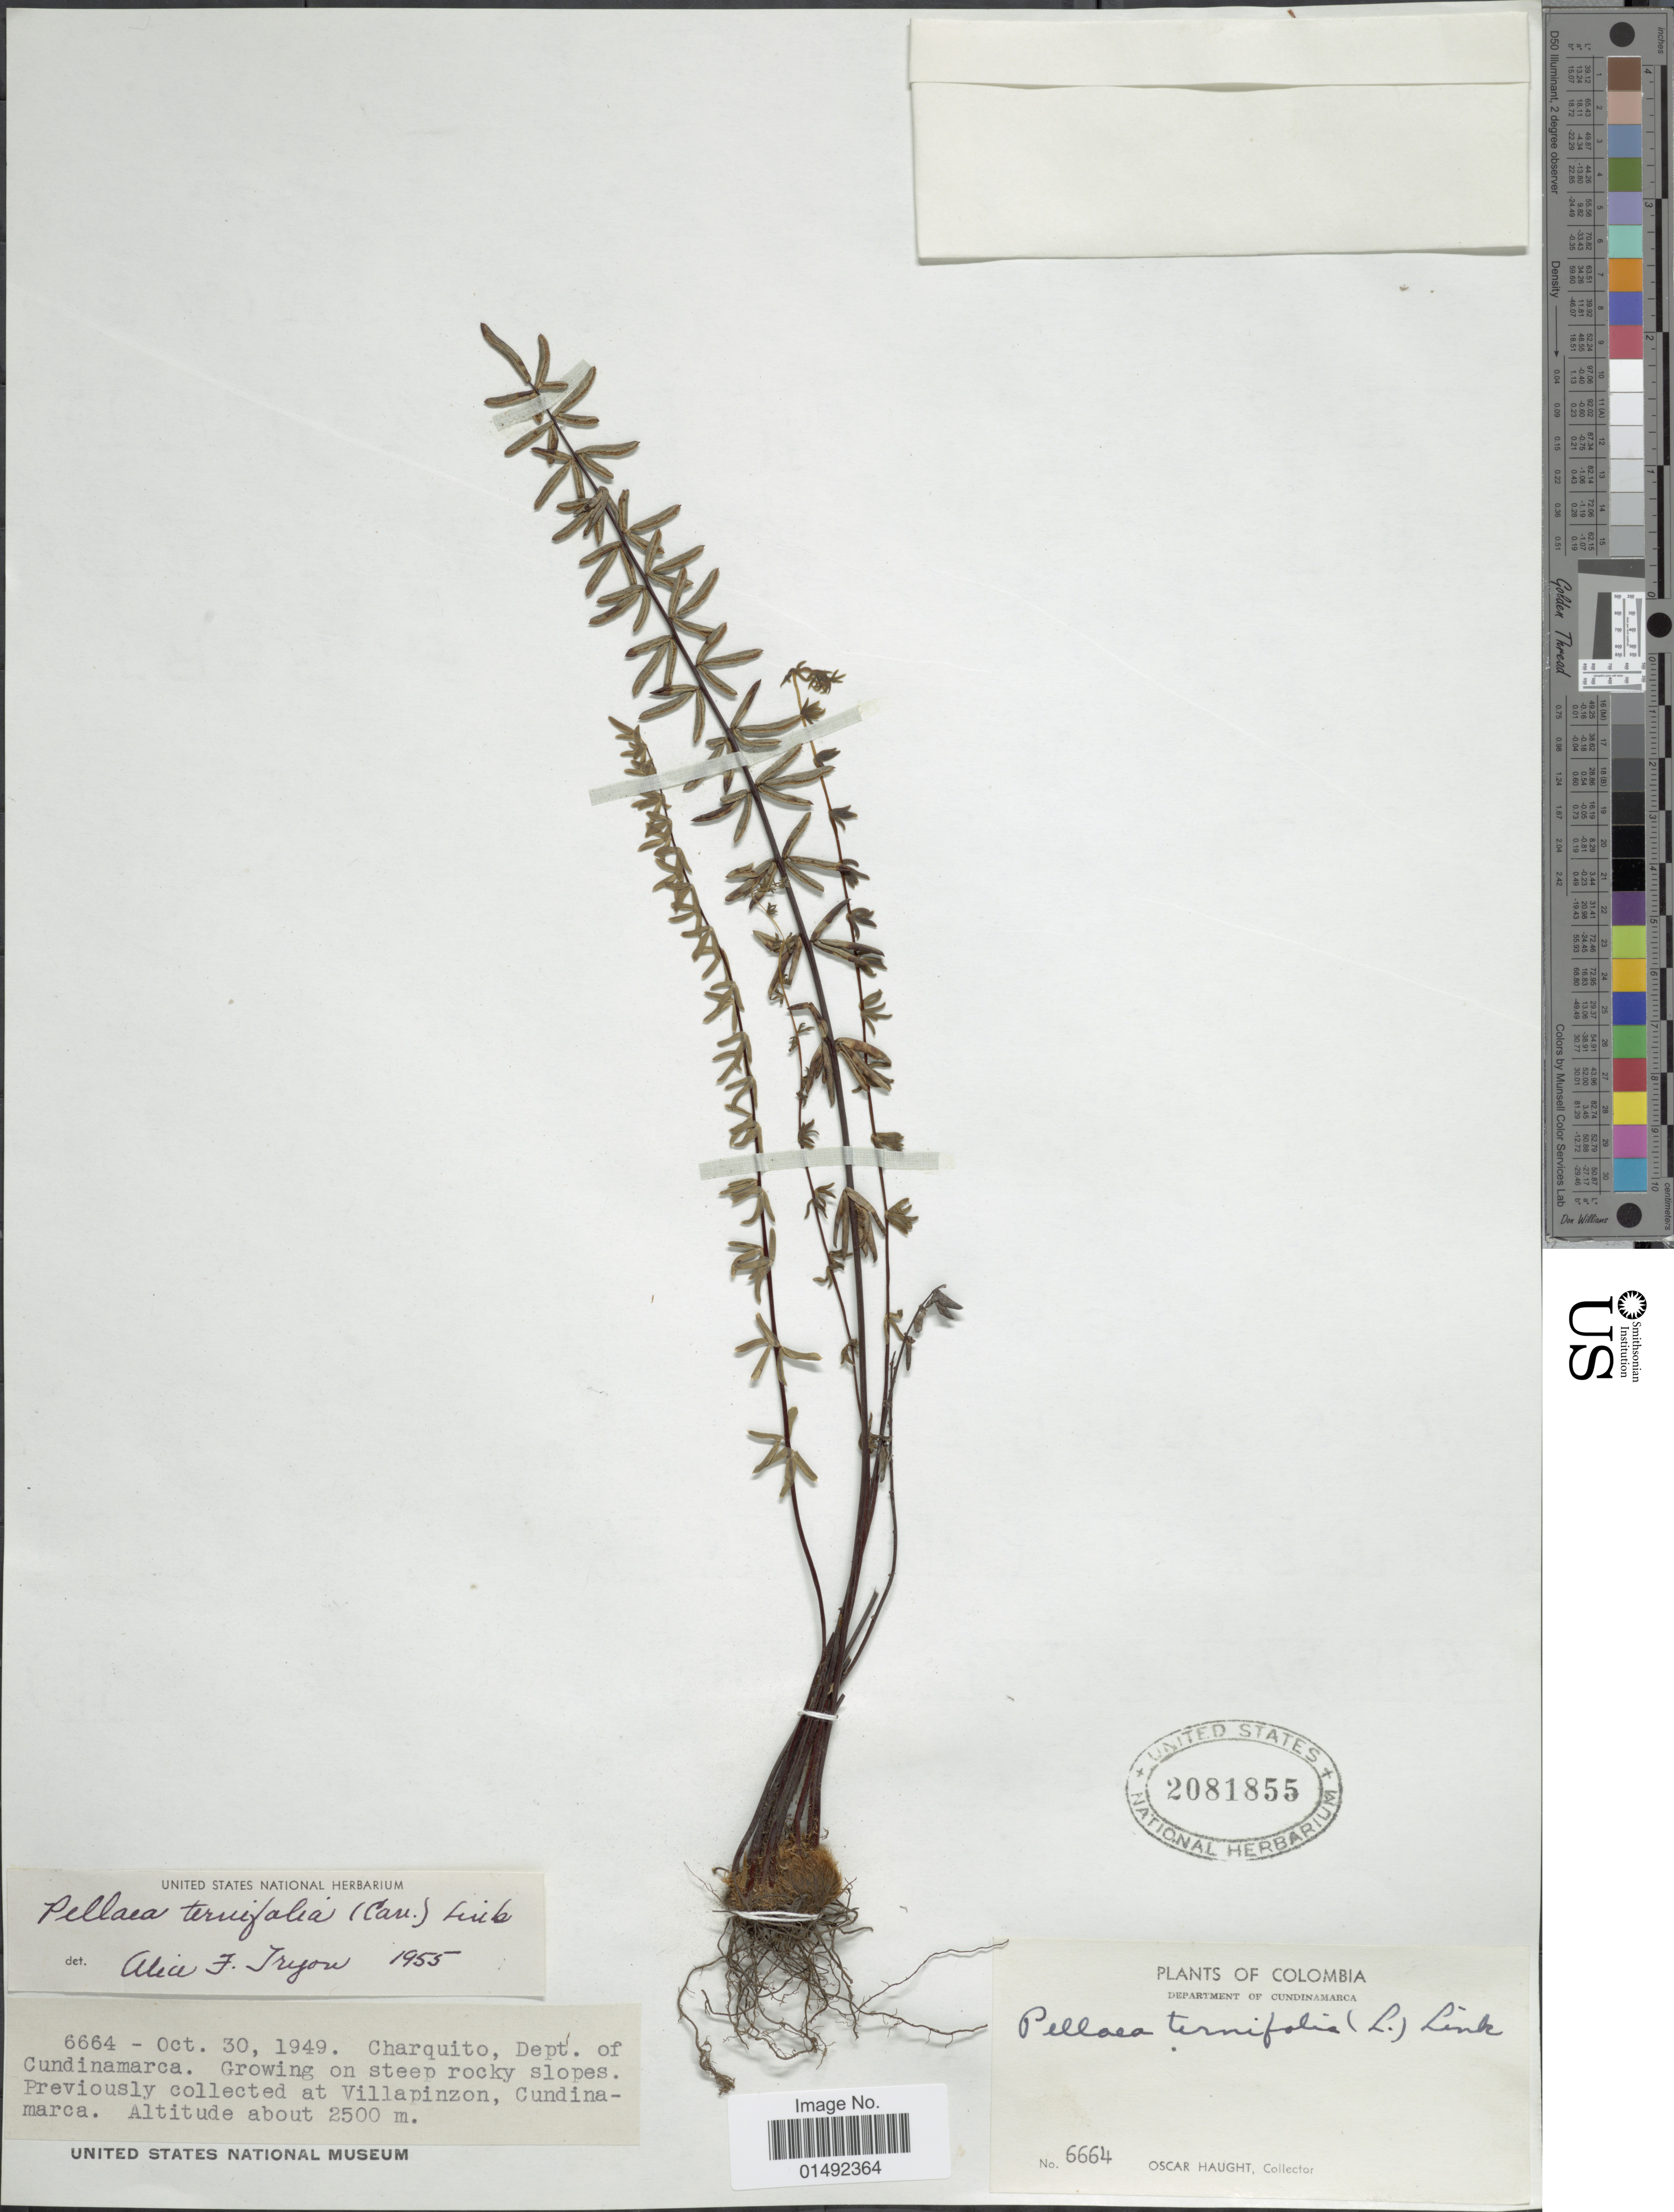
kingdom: Plantae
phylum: Tracheophyta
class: Polypodiopsida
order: Polypodiales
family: Pteridaceae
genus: Pellaea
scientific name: Pellaea ternifolia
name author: (Cav.) Link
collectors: O. L. Haught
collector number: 6664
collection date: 1949-10-30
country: Colombia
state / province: Cundinamarca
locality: Charquito, Dept of Cundinamarca. Previously collected at Villapinzon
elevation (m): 2500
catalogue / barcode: US 2081855